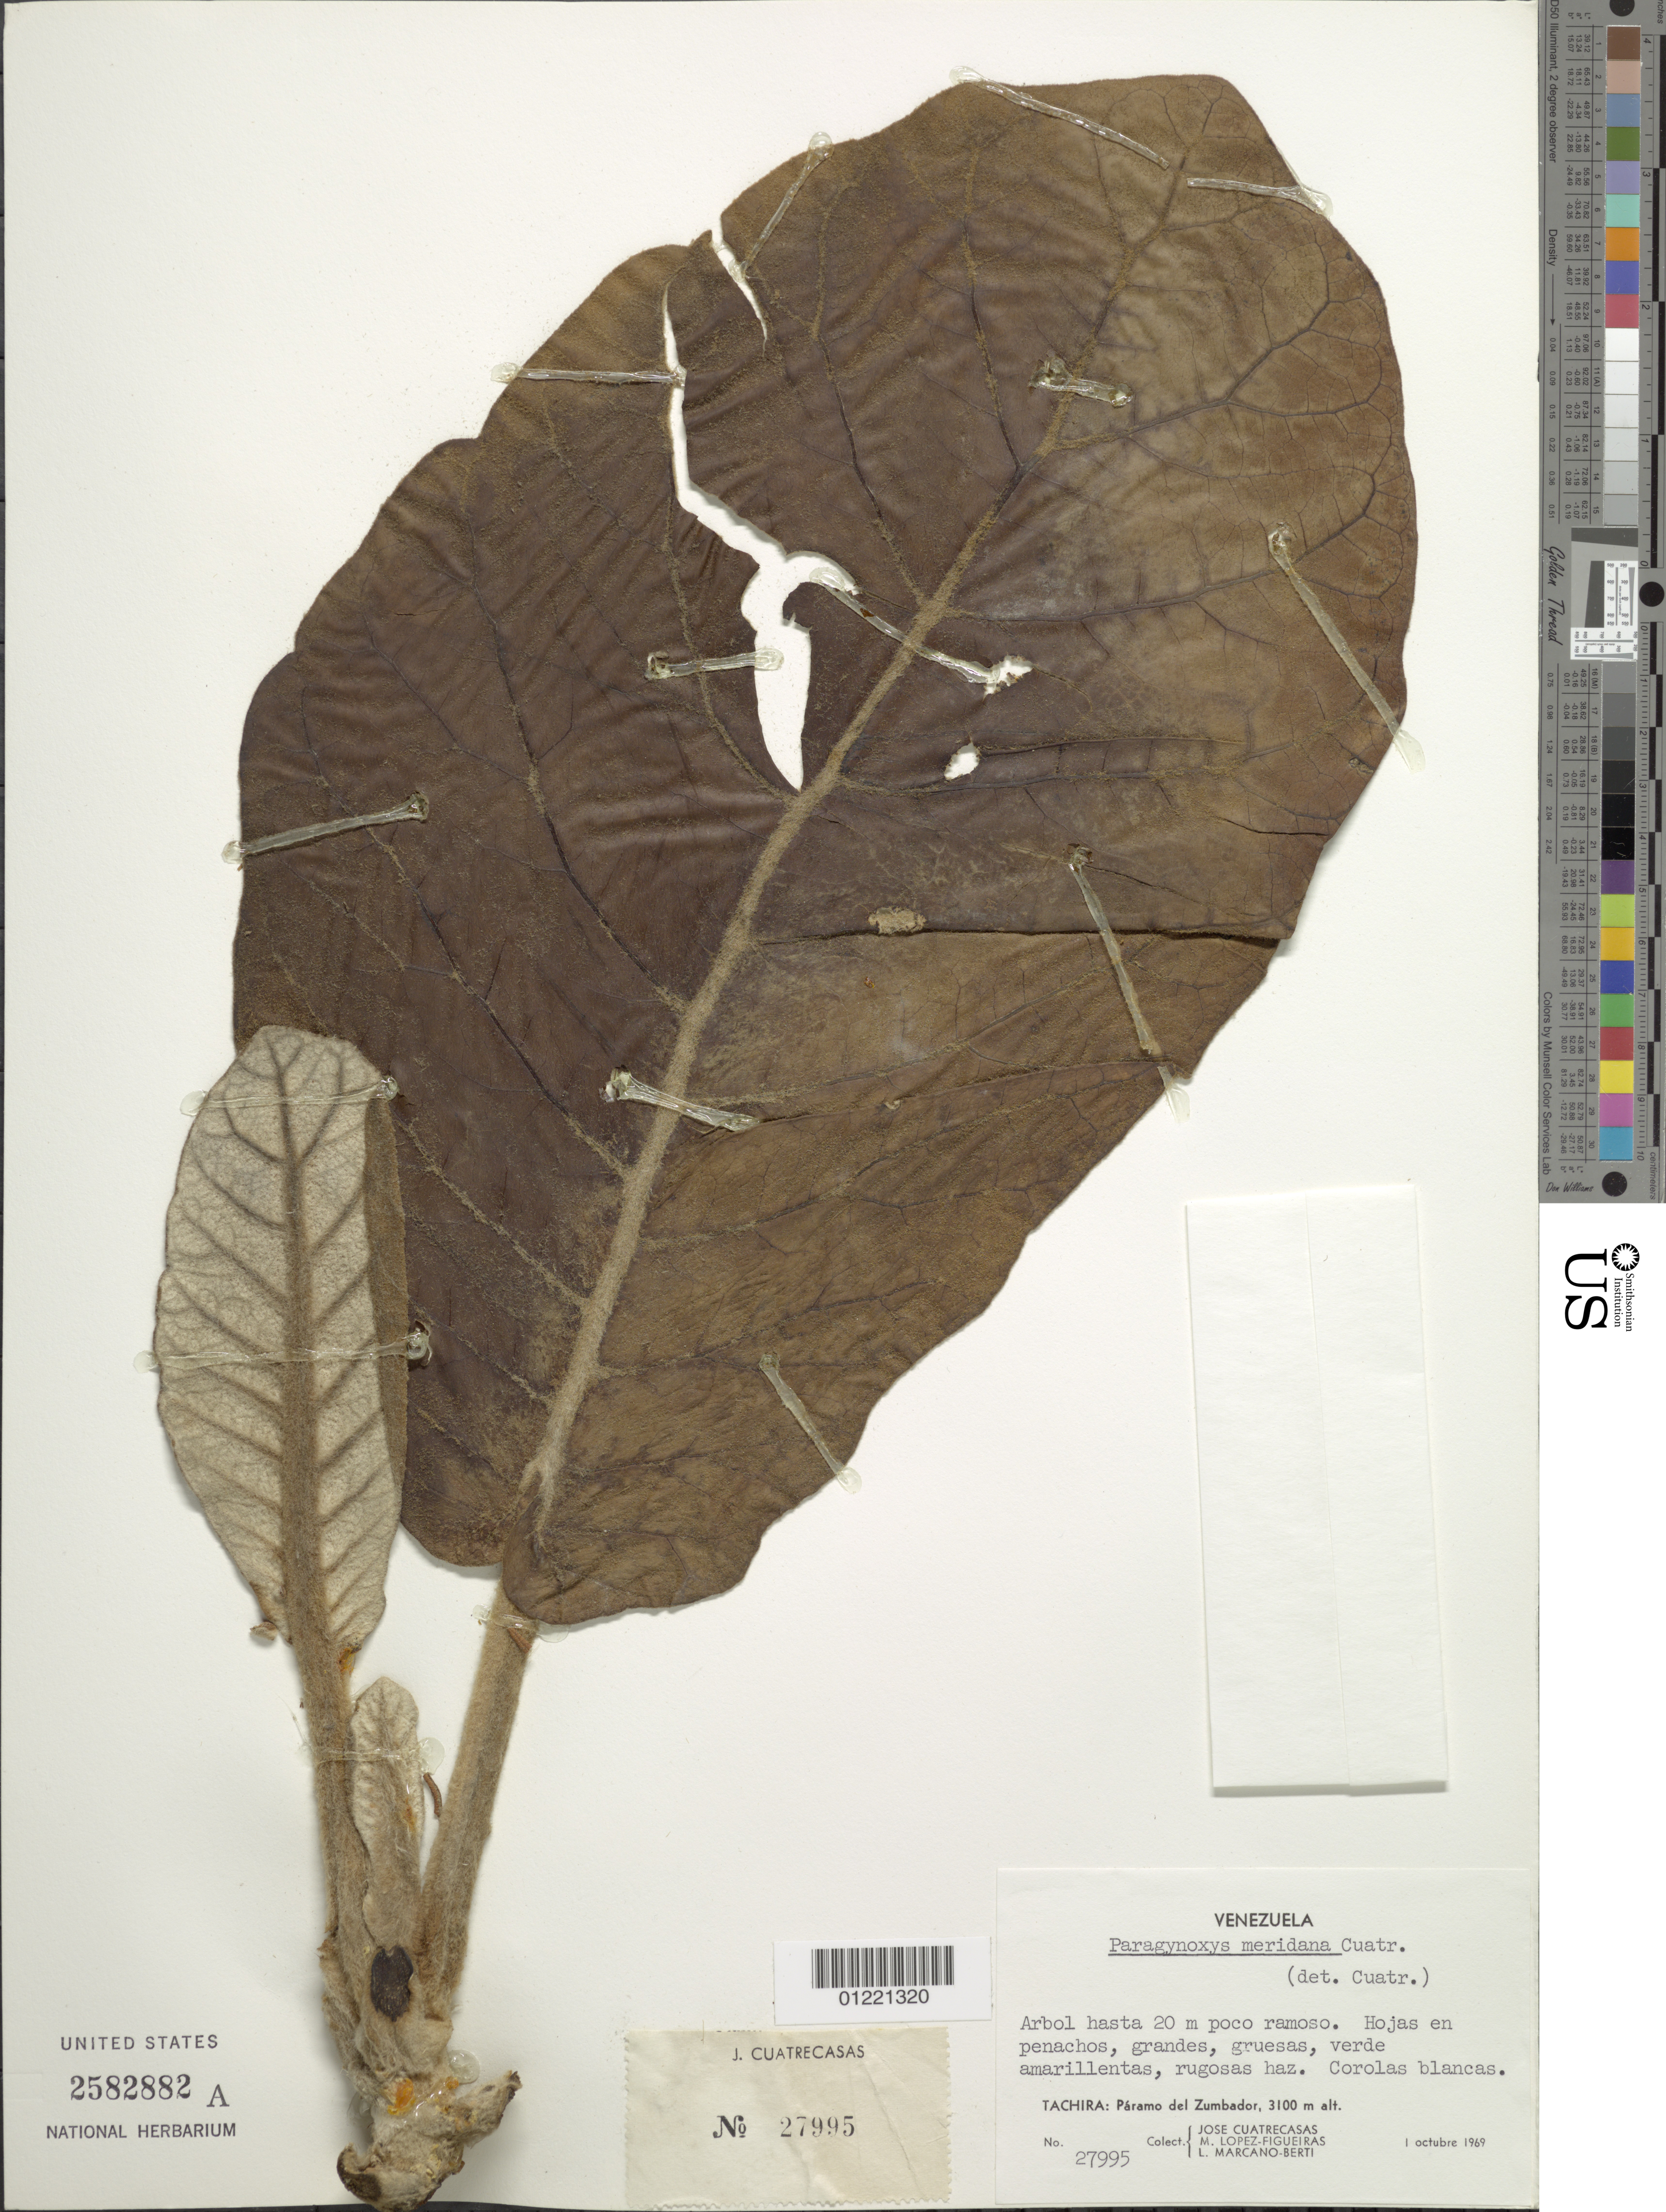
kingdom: Plantae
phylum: Tracheophyta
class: Magnoliopsida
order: Asterales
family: Asteraceae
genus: Paragynoxys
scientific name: Paragynoxys meridana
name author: (Cuatrec.) Cuatrec.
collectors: J. Cuatrecasas, M. López Figueiras & L. Marcano-Berti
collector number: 27995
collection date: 1969-10-01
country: Venezuela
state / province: Táchira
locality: Páramo del Zumbador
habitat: paramo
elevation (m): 3100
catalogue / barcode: US 2582882A